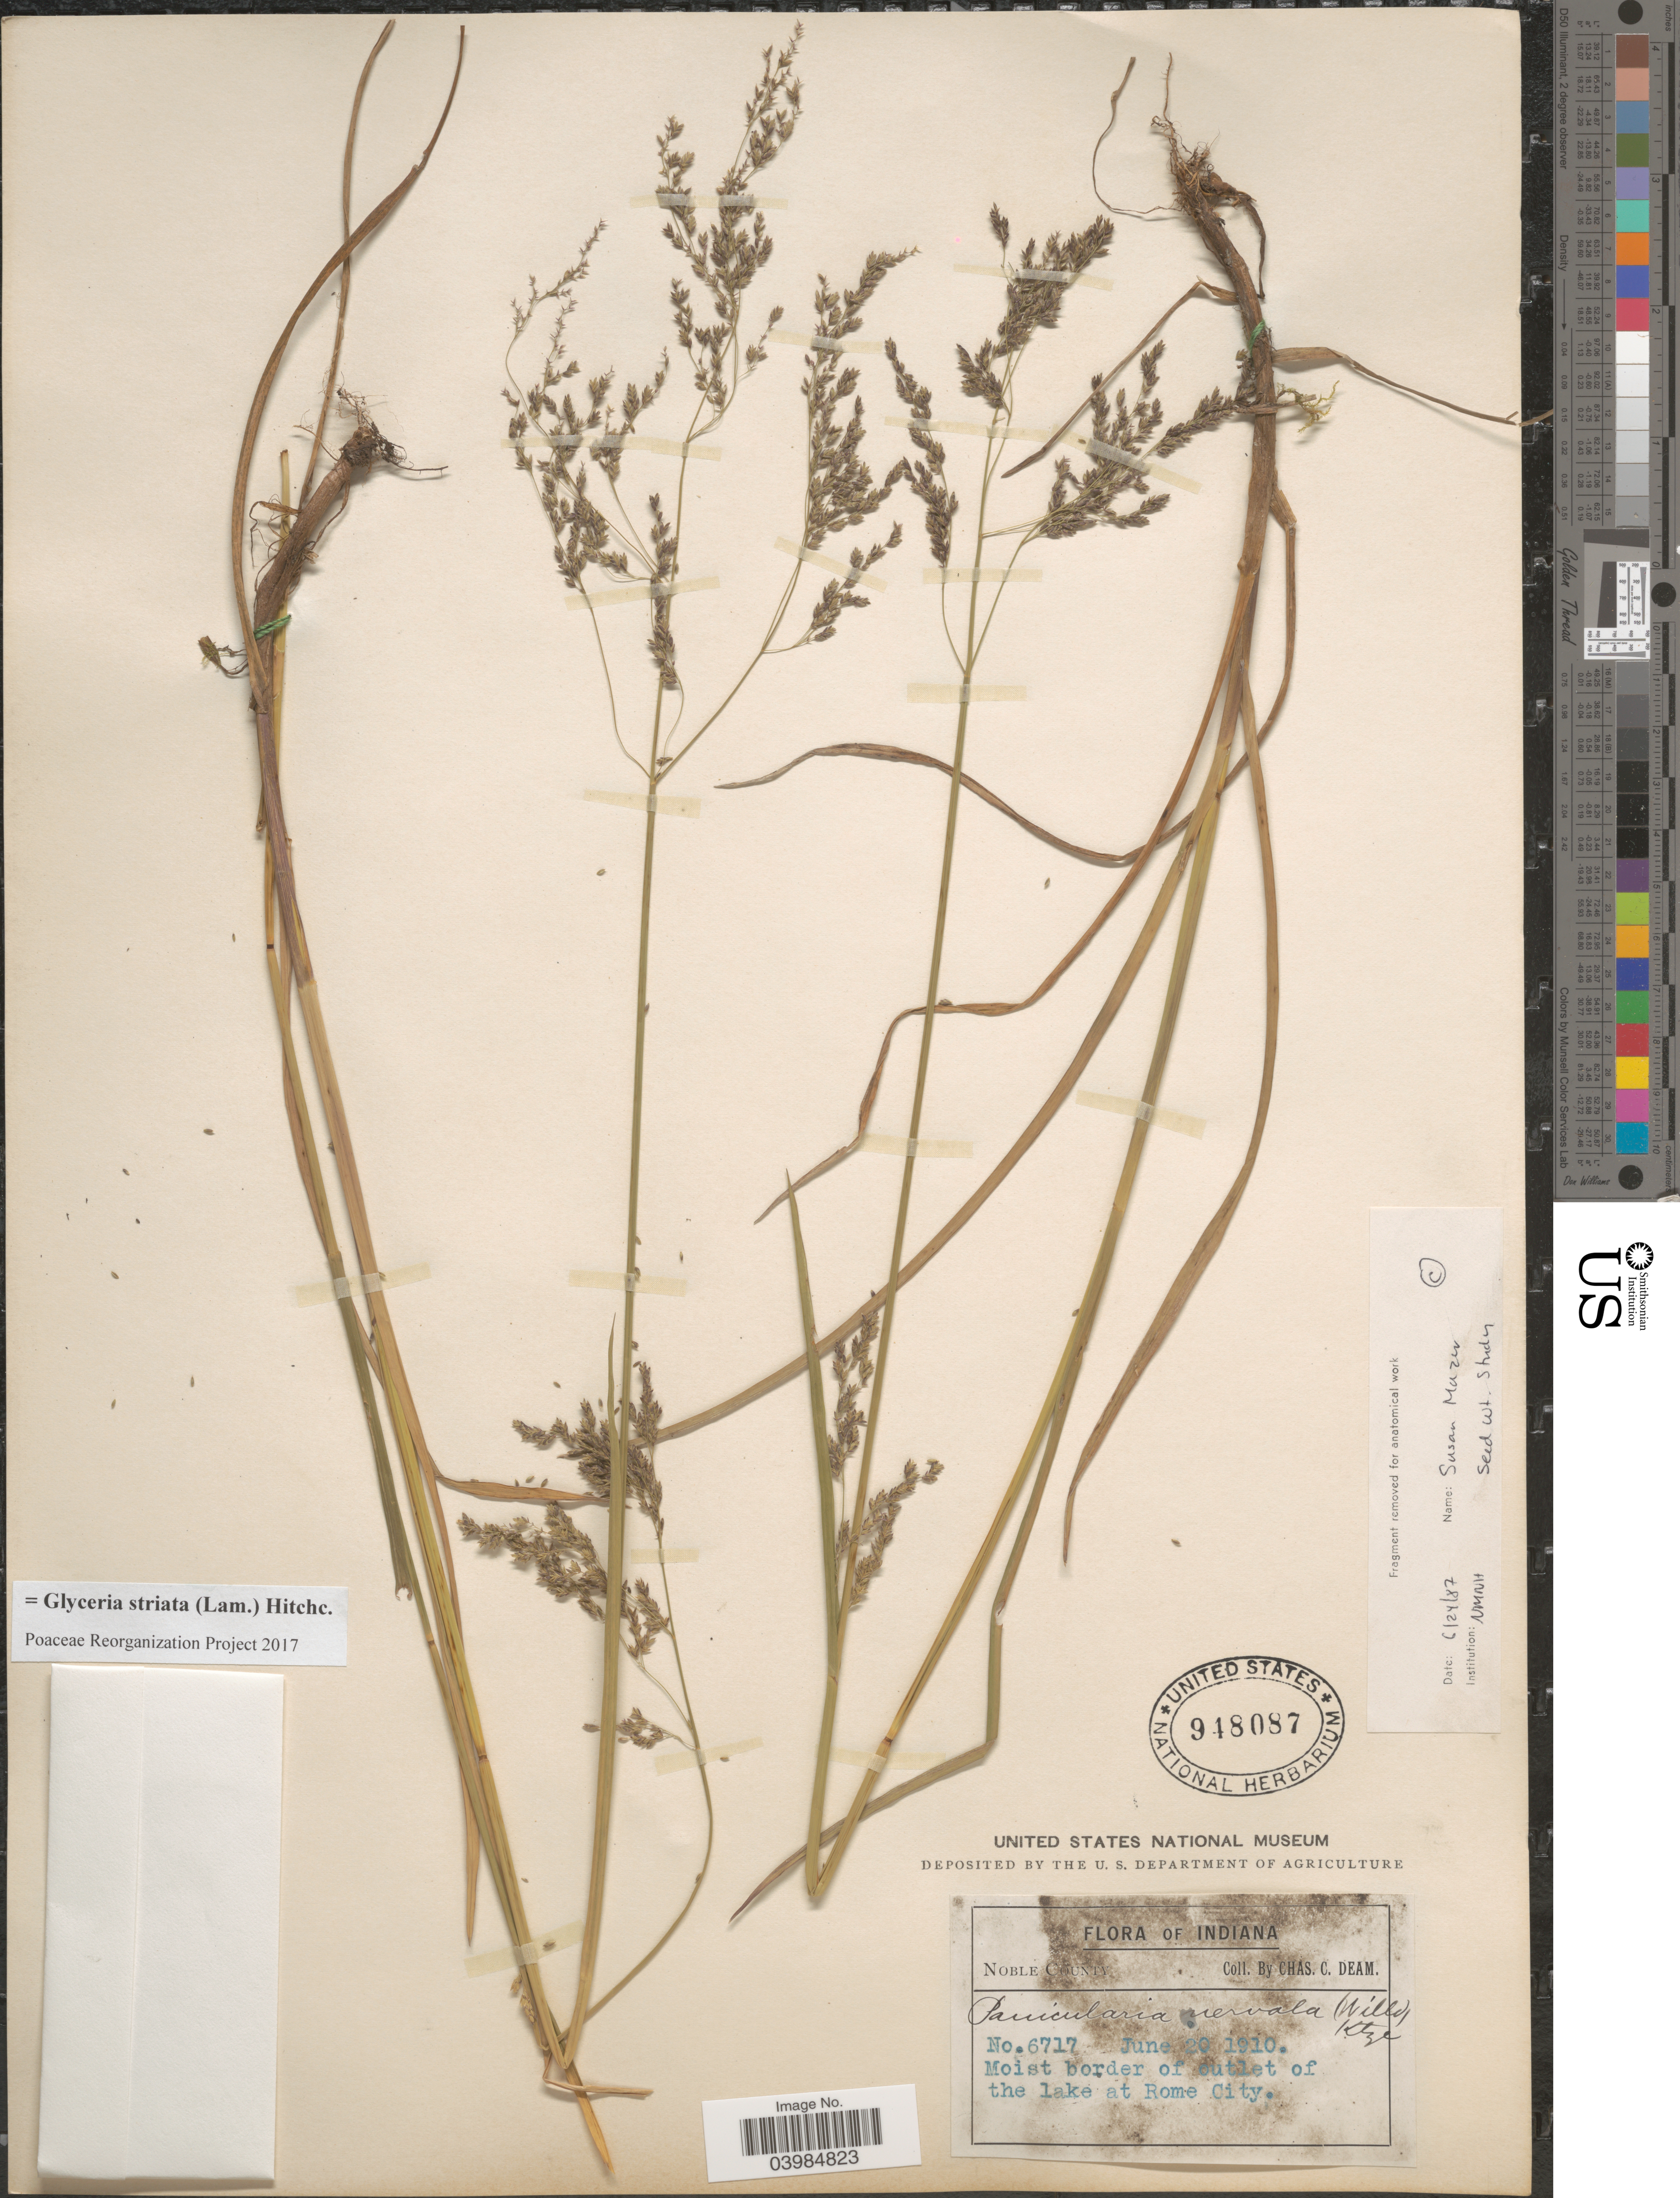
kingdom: Plantae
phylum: Tracheophyta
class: Liliopsida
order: Poales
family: Poaceae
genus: Glyceria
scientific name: Glyceria striata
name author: (Lam.) Hitchc.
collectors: C. C. Deam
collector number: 6717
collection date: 1910-06-20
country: United States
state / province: Indiana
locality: Noble County. Moist border of outlet of the lake at Rome City.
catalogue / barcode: US 948087